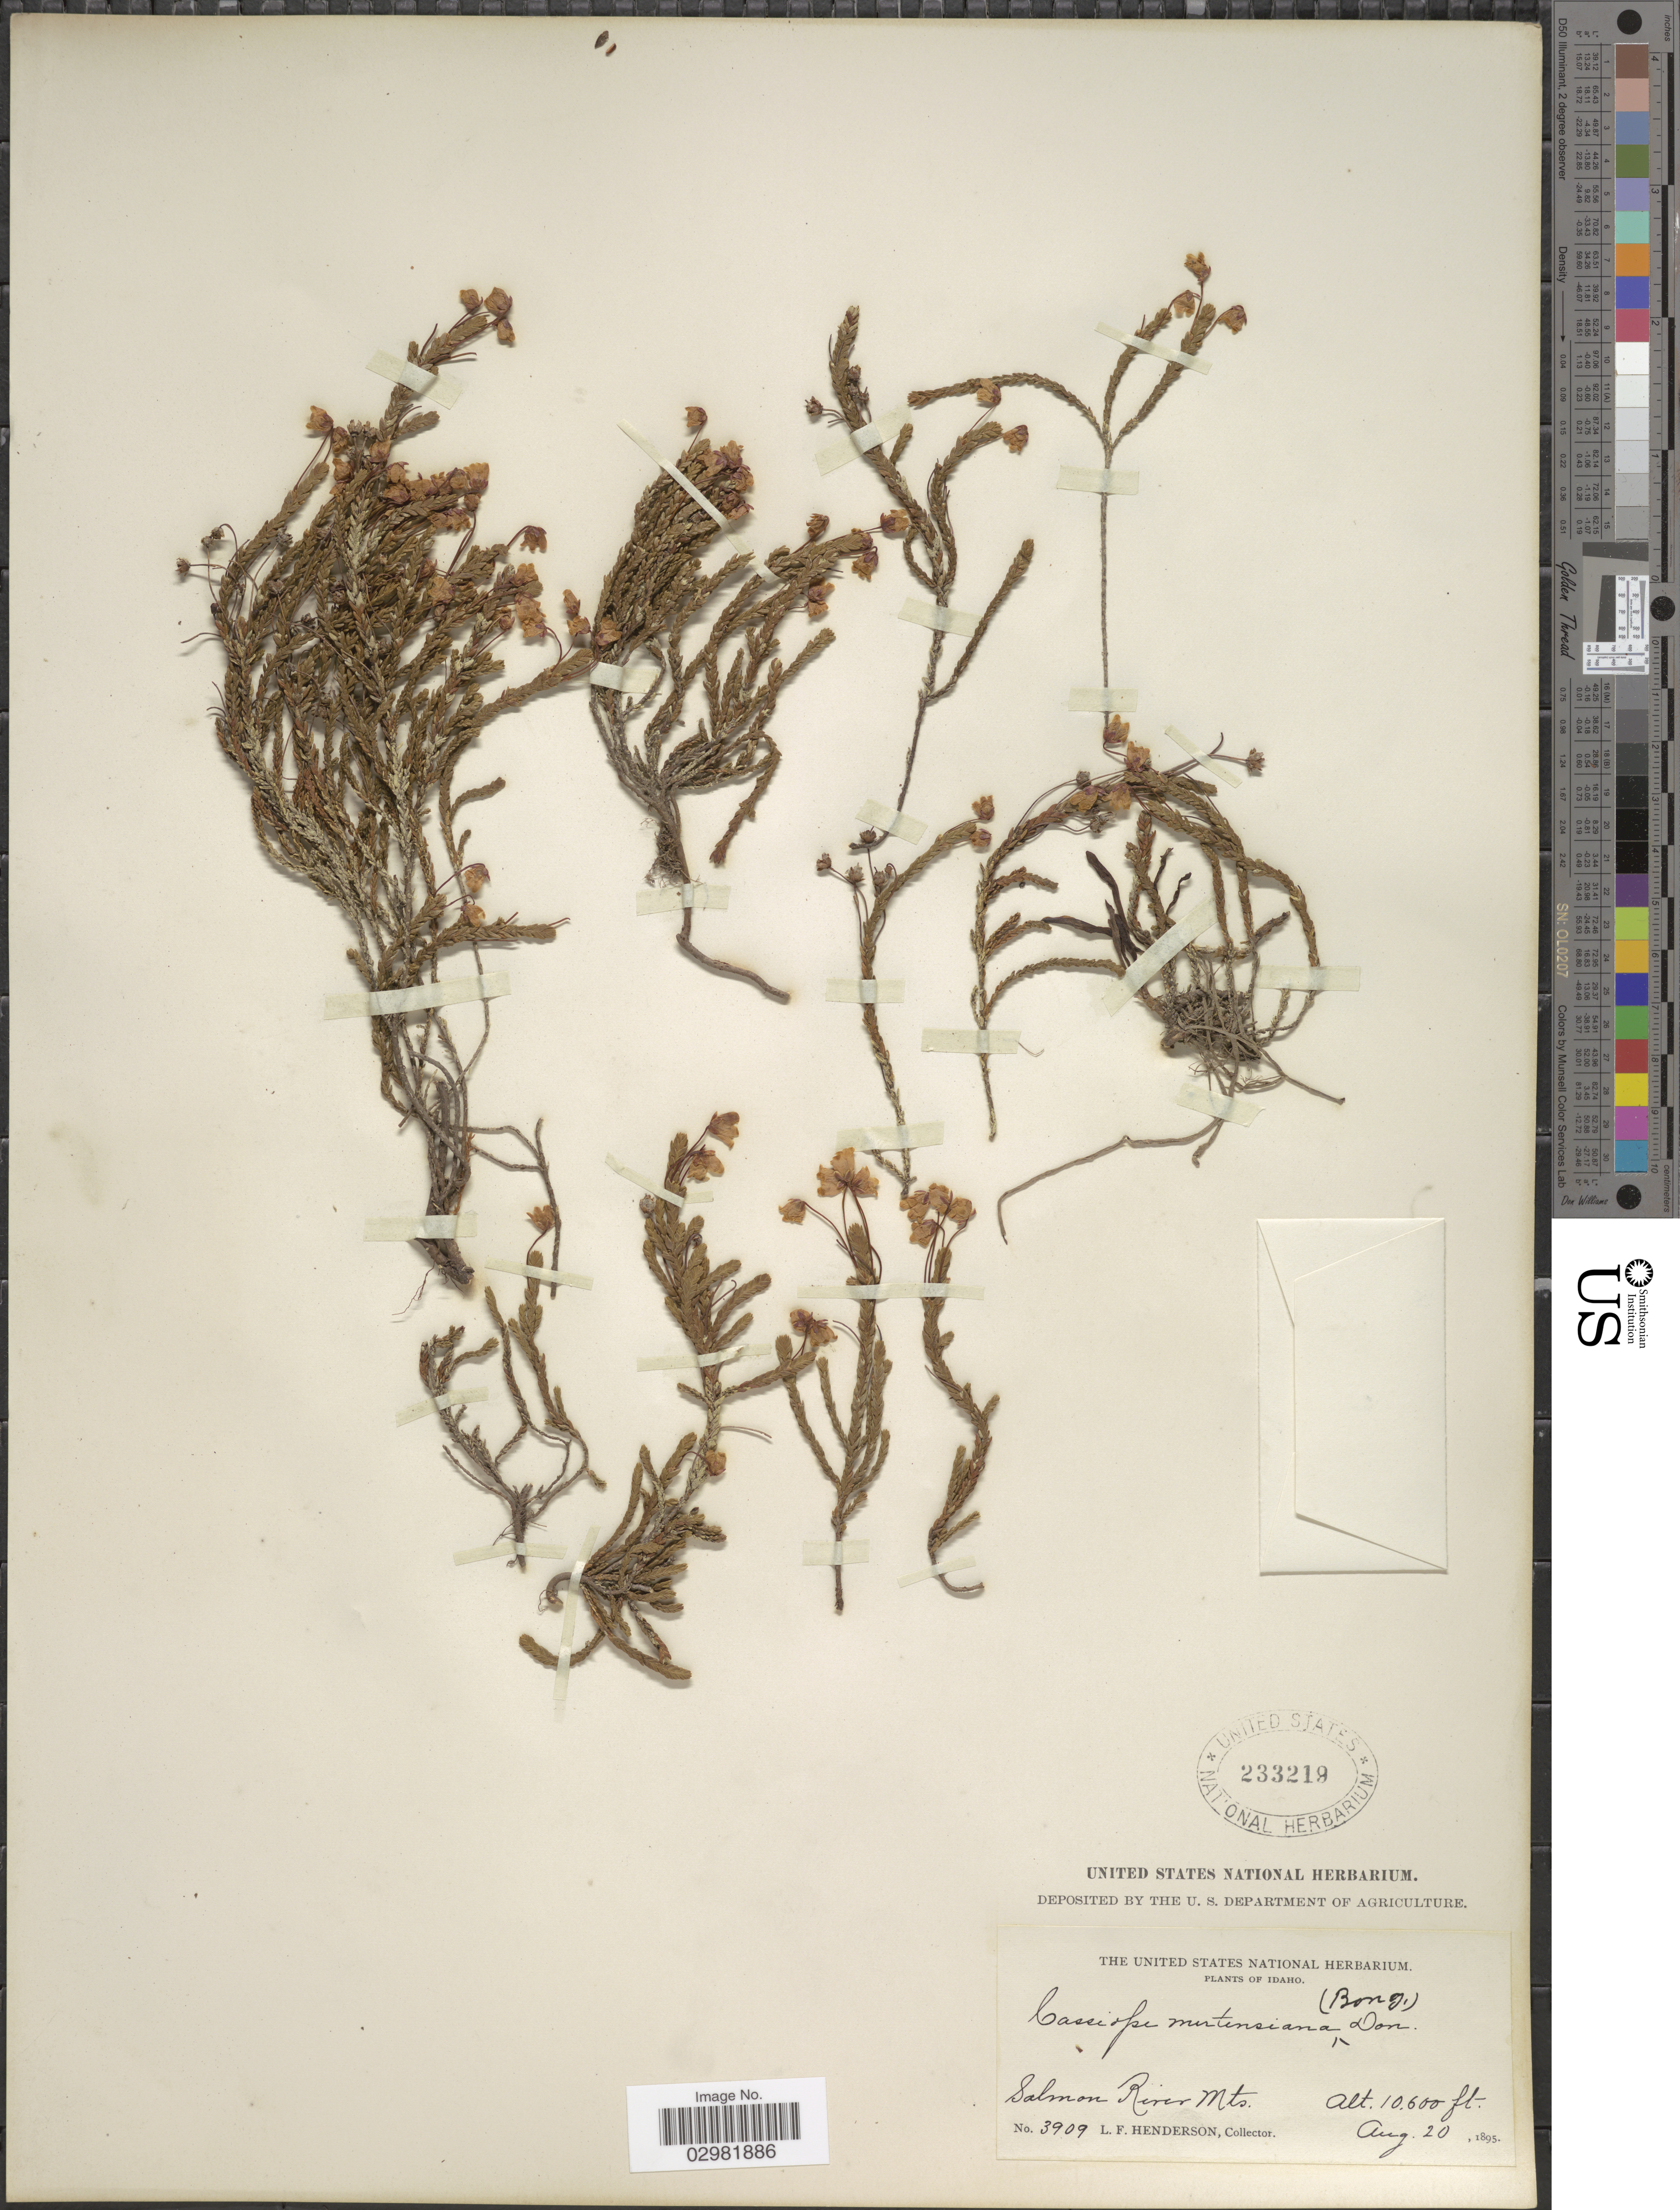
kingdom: Plantae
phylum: Tracheophyta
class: Magnoliopsida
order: Ericales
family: Ericaceae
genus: Cassiope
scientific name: Cassiope mertensiana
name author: (Bong.) G. Don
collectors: L. Henderson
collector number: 3909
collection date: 1895-08-20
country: United States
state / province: Idaho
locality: Salmon River Mts.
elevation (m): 3231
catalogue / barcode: US 233219